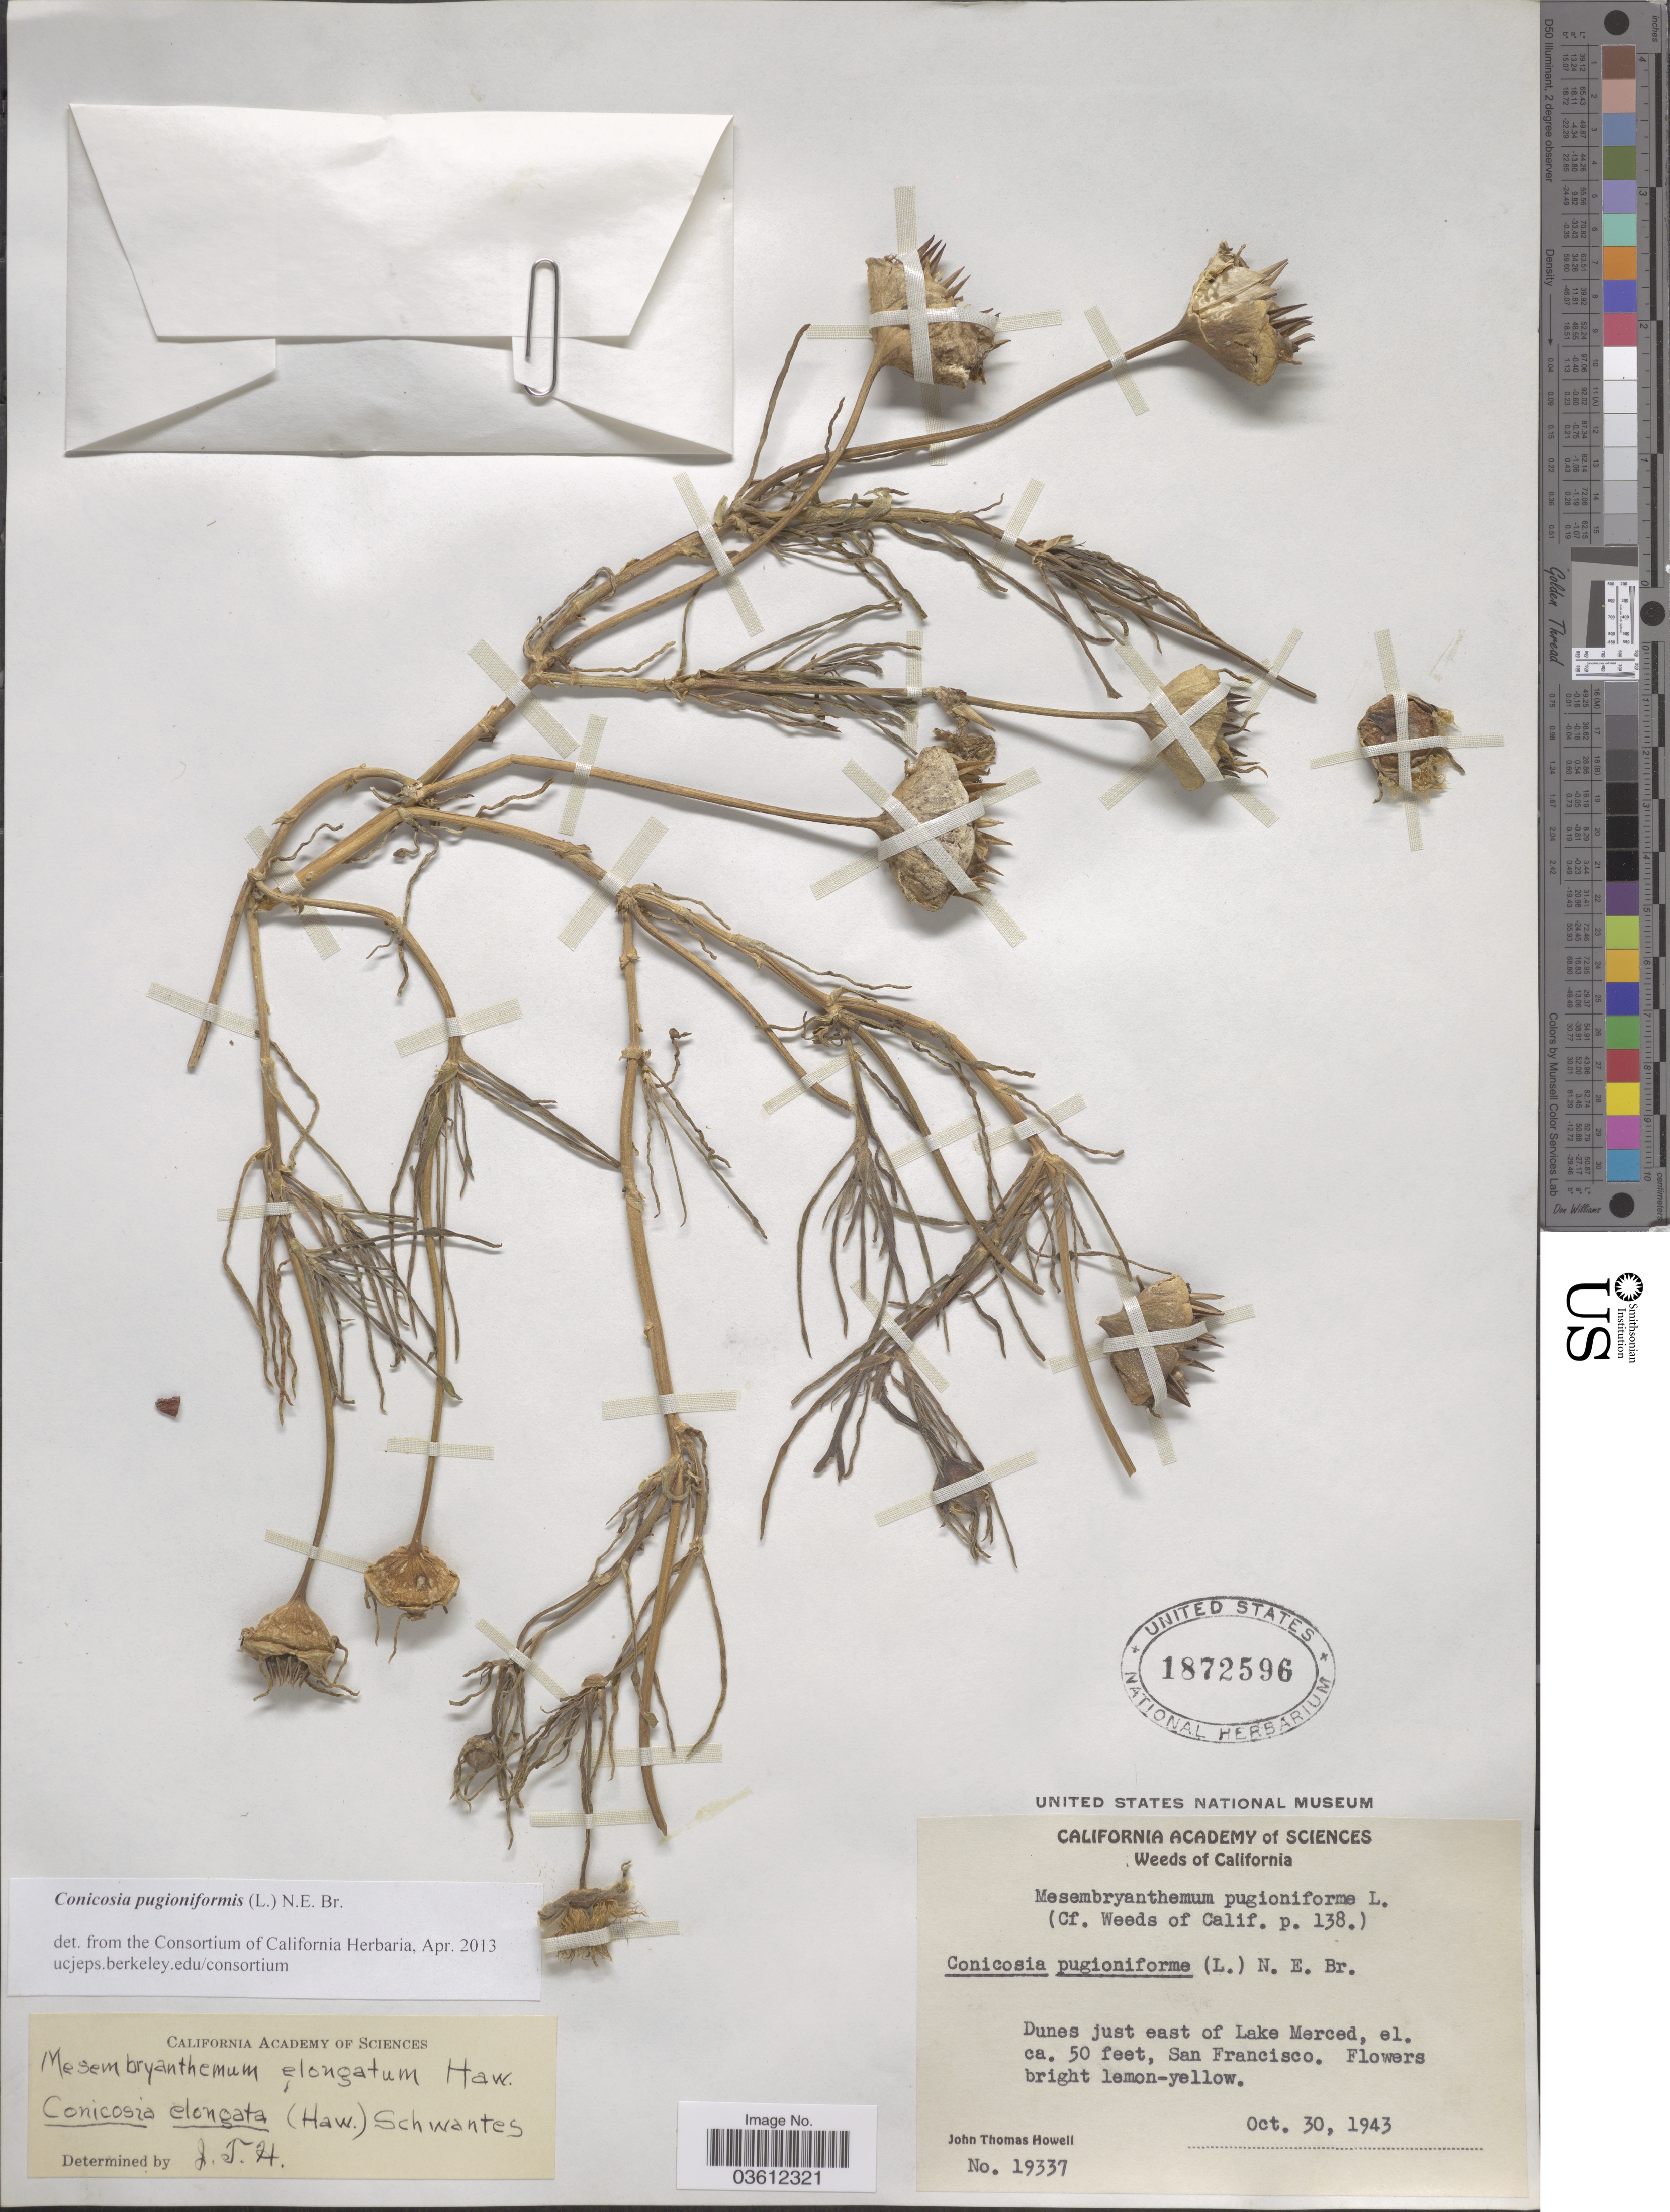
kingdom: Plantae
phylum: Tracheophyta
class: Magnoliopsida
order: Caryophyllales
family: Aizoaceae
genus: Conicosia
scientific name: Conicosia pugioniformis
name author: (L.) N.E. Br.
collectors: J. T. Howell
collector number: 19337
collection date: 1943-10-30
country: United States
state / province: California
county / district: San Francisco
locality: Dunes just east of Lake Merced, San Francisco.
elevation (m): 15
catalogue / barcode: US 1872596